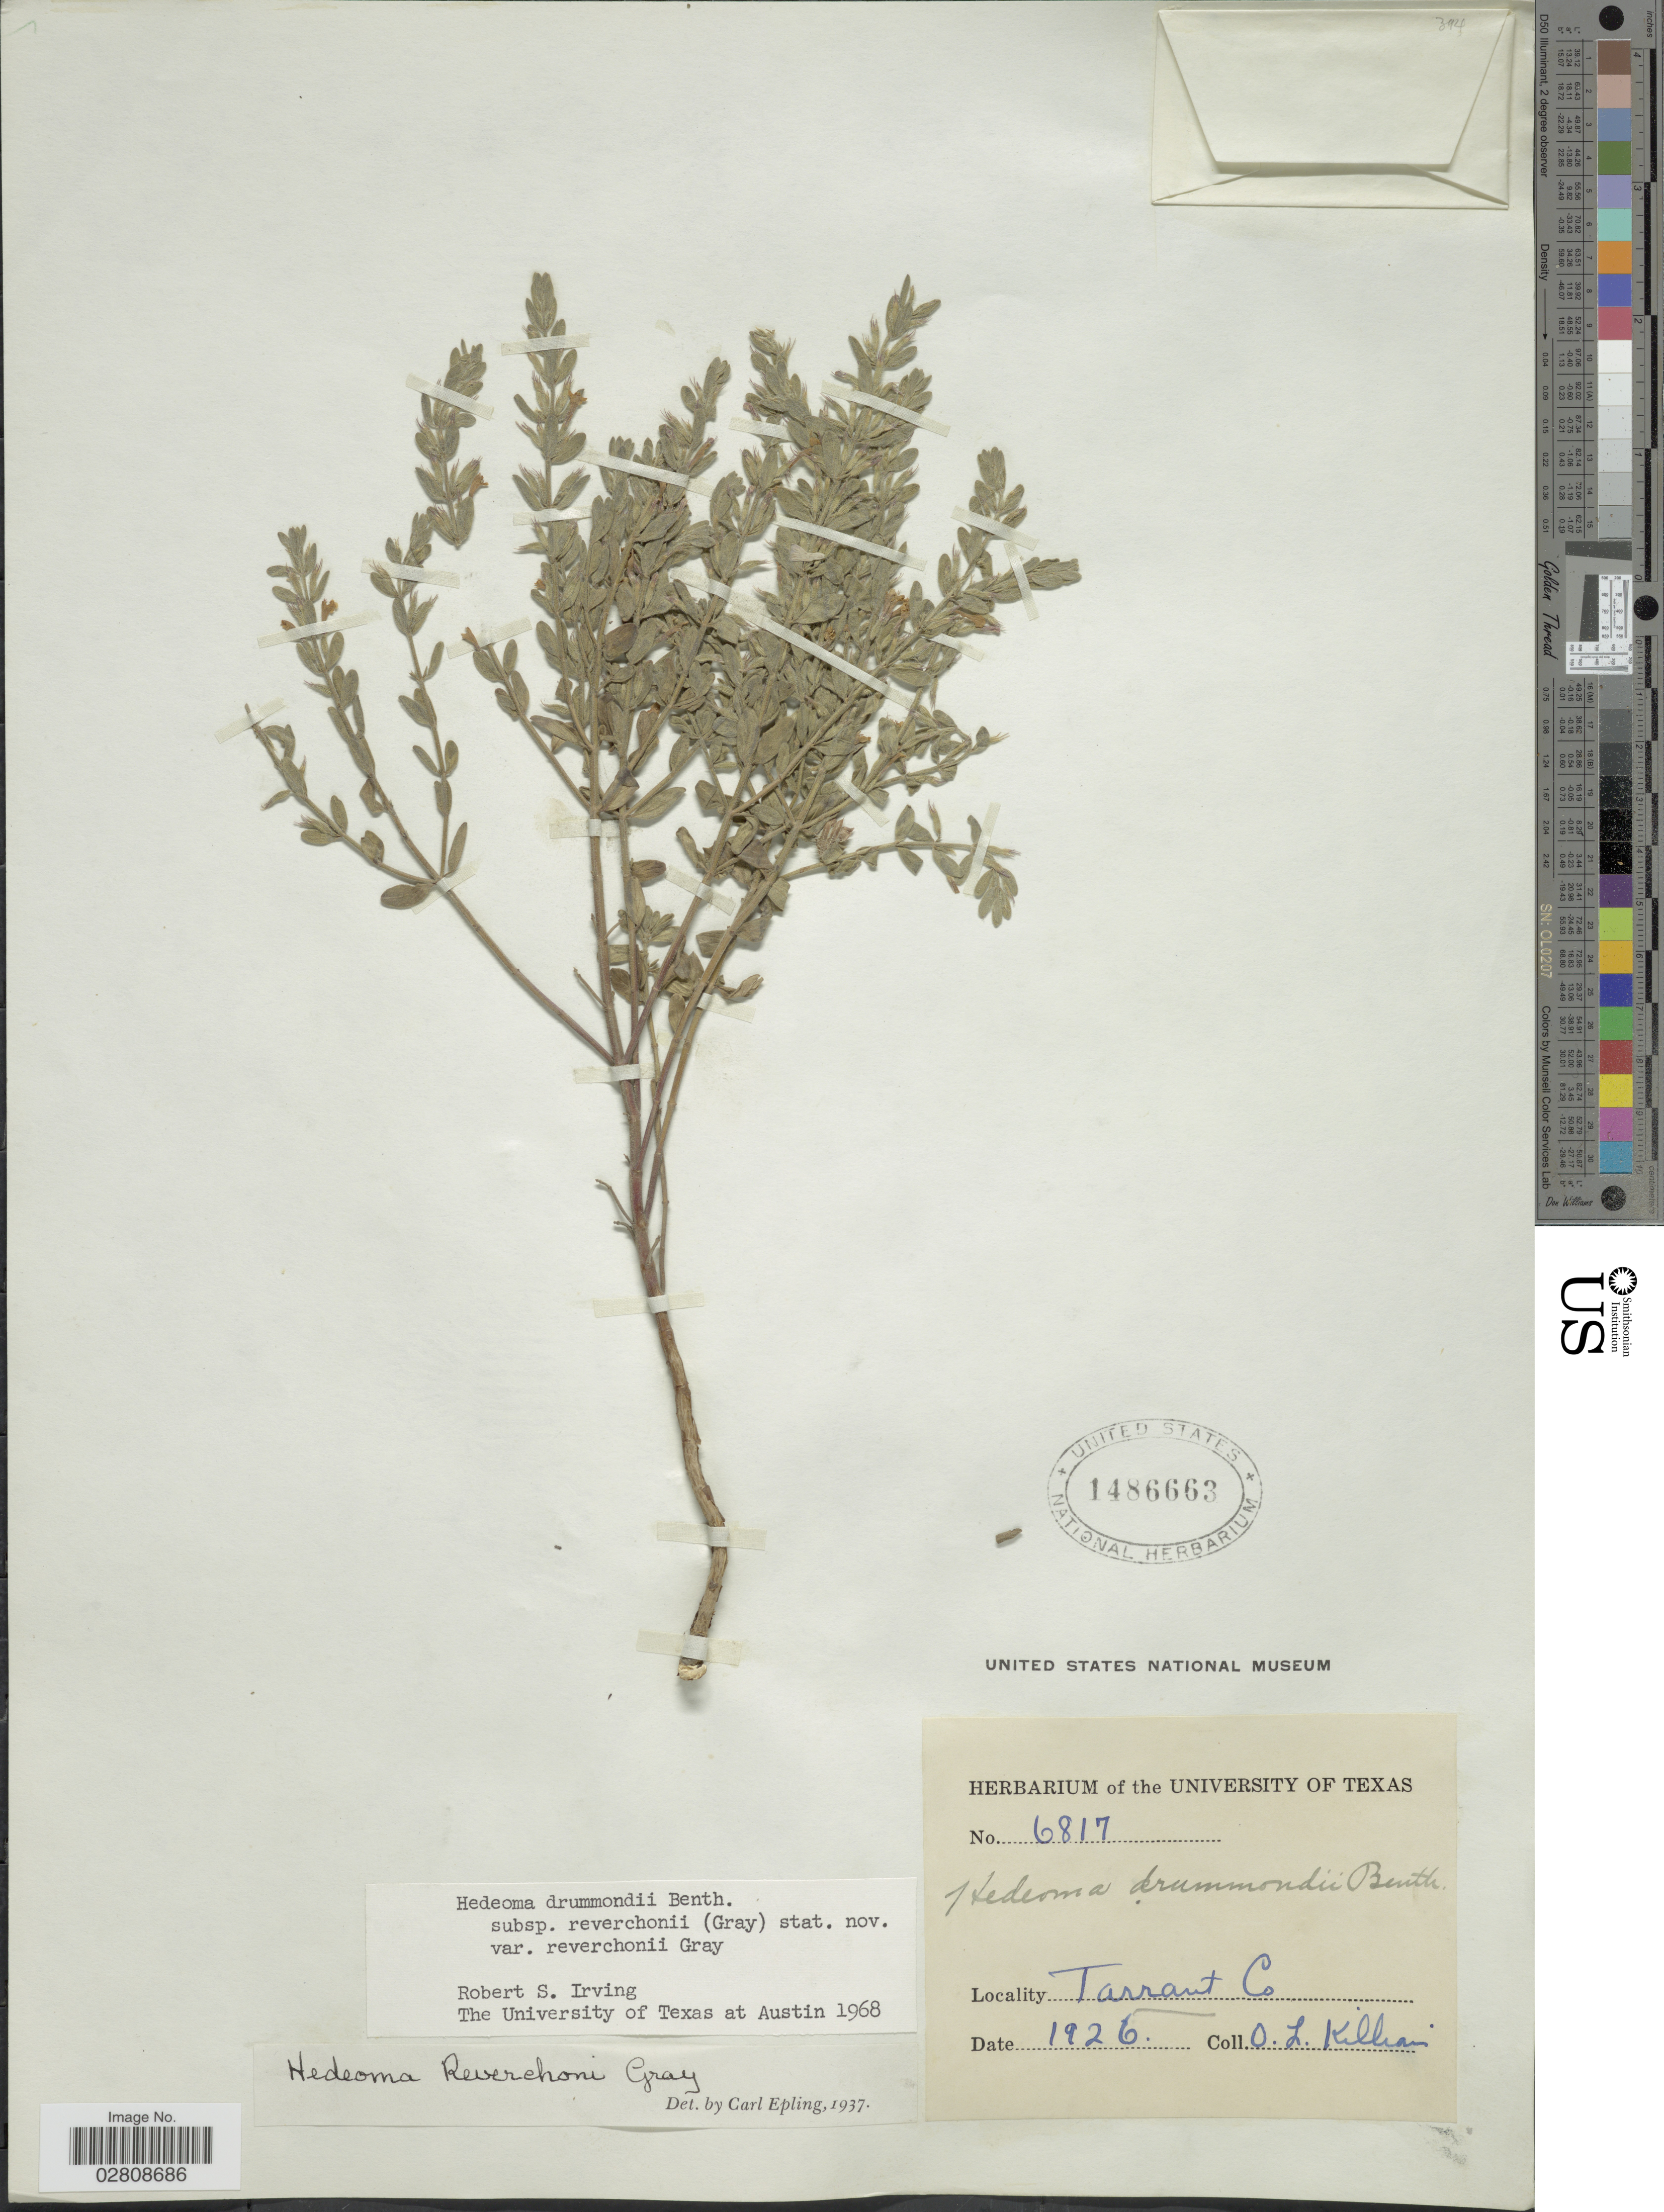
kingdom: Plantae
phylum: Tracheophyta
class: Magnoliopsida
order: Lamiales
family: Lamiaceae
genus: Hedeoma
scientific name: Hedeoma drummondii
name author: Benth.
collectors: O. Killian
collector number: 6817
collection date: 1926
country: United States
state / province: Texas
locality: Tarrant Co.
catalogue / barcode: US 1486663